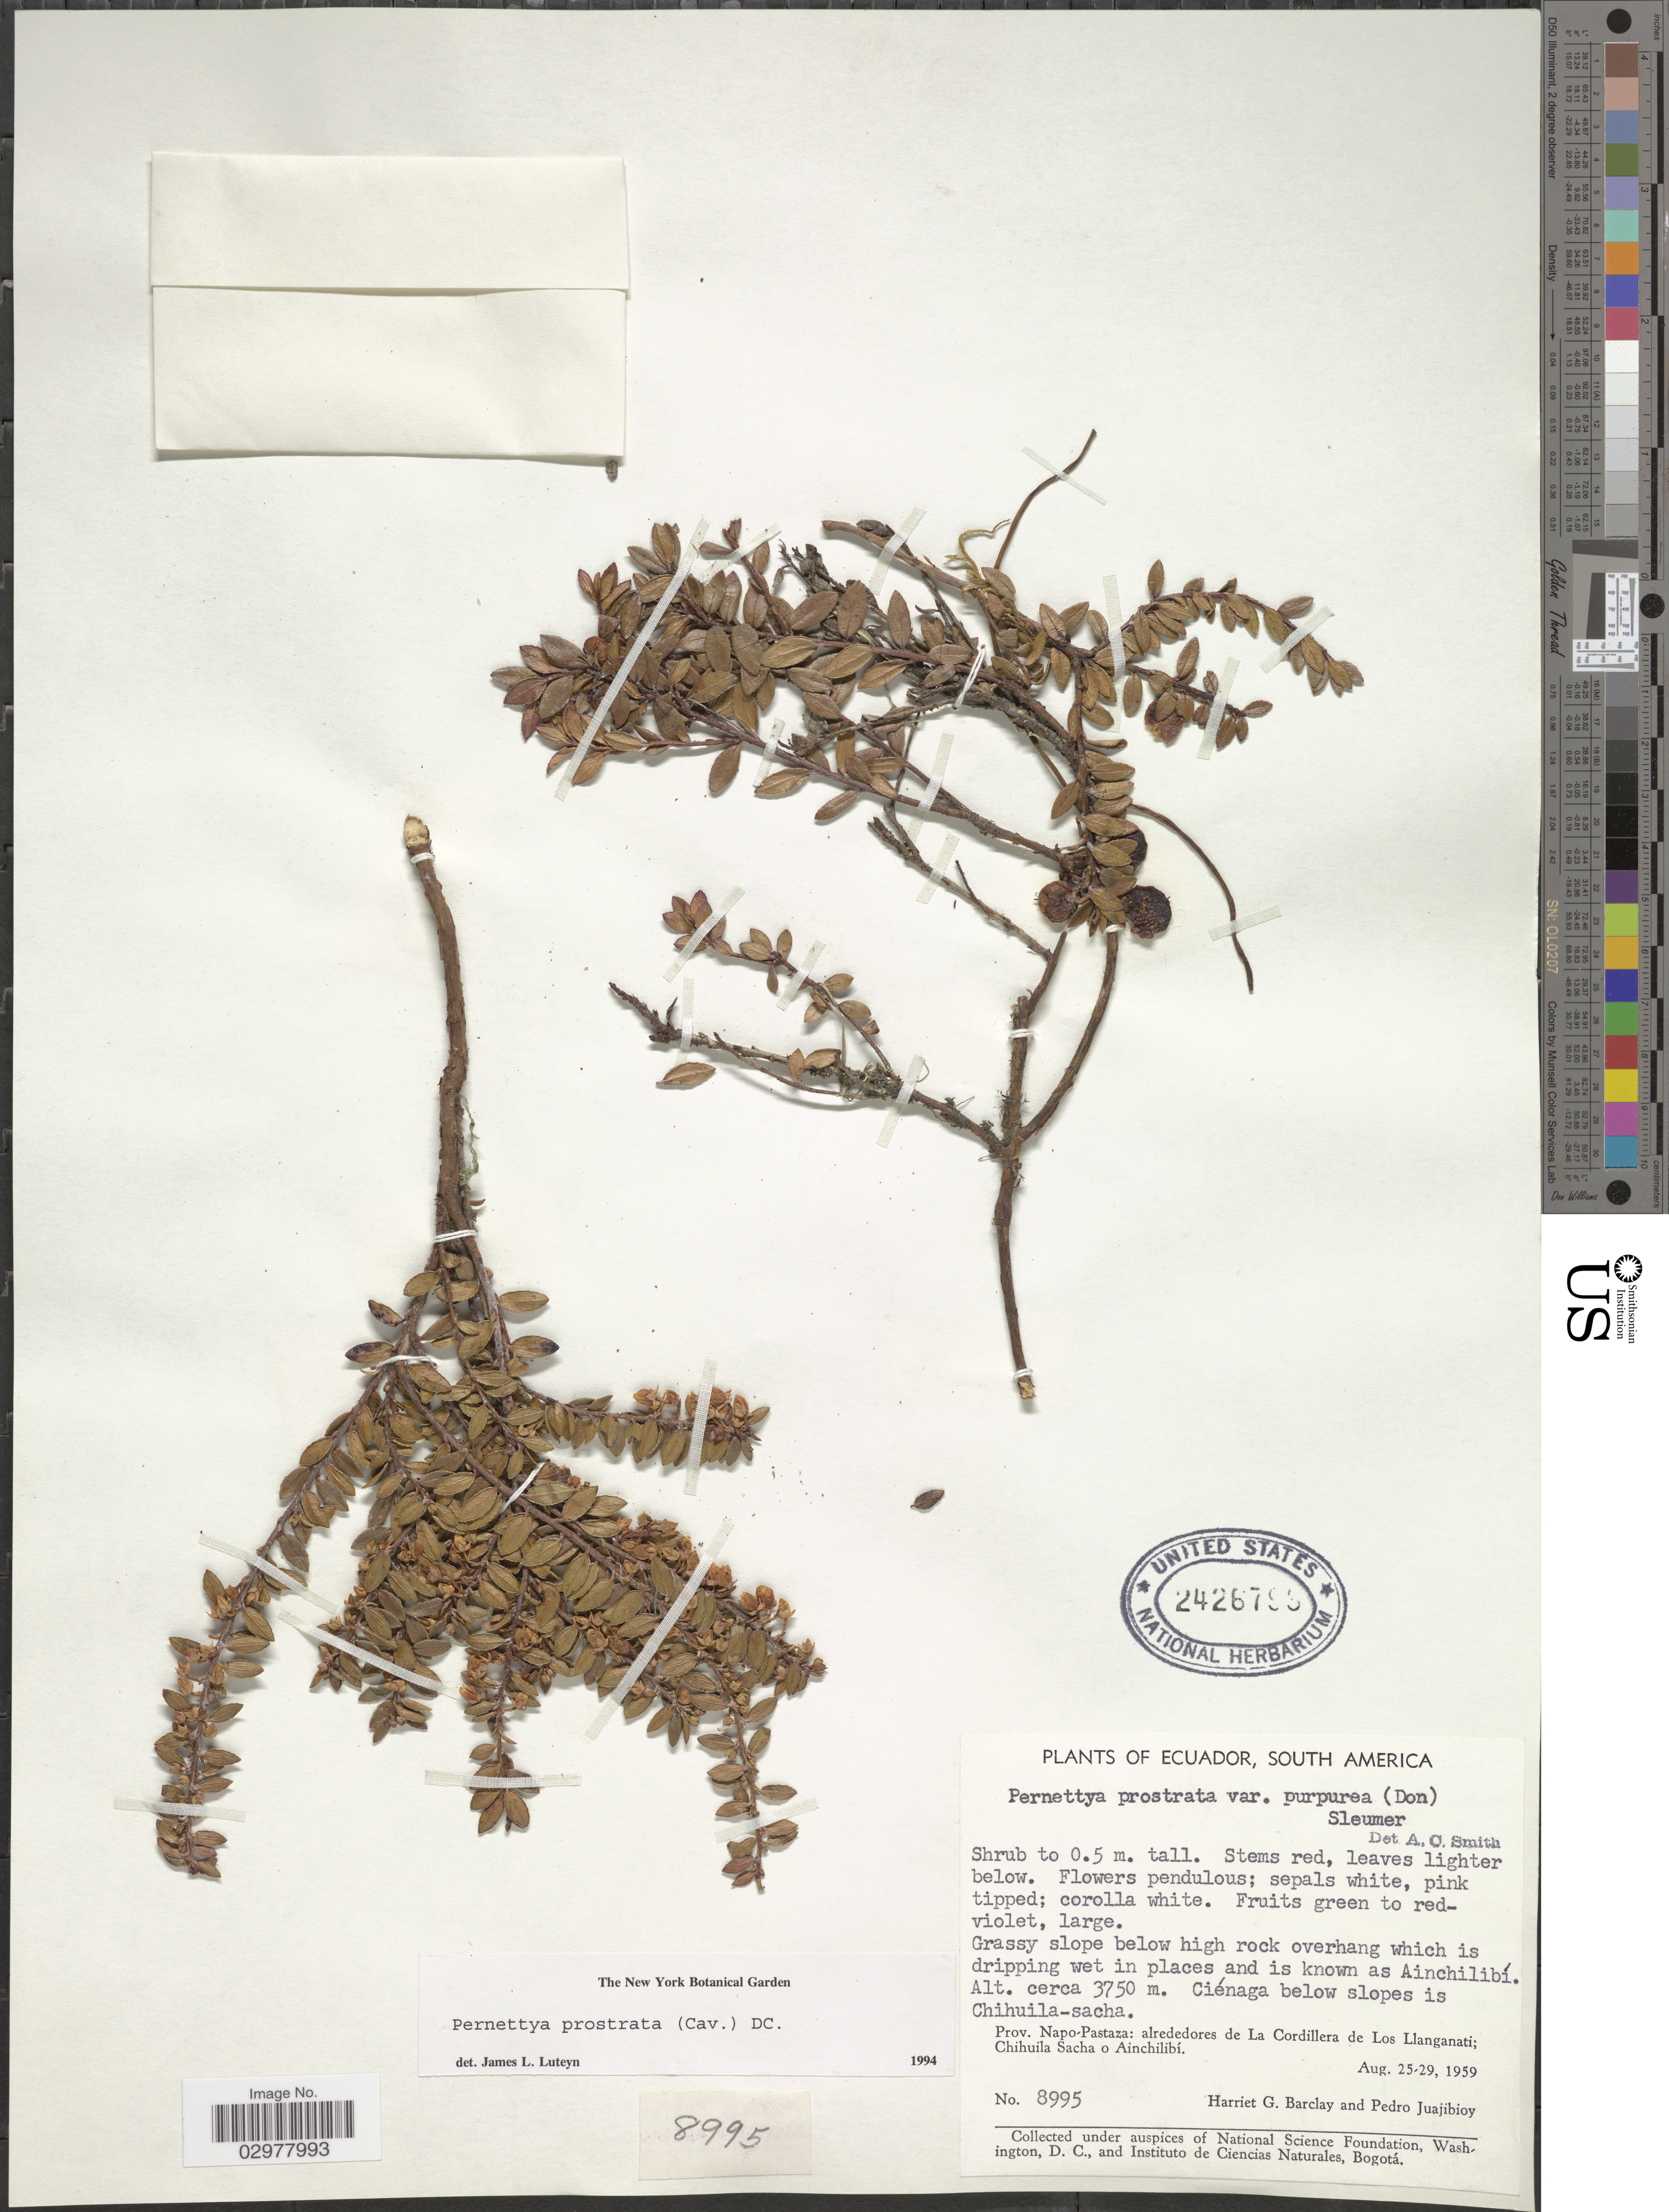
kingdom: Plantae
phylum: Tracheophyta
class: Magnoliopsida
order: Ericales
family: Ericaceae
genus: Pernettya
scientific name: Pernettya prostrata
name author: (Cav.) DC.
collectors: H. G. Barclay & P. Juajibioy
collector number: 8995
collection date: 1959-08-25/1959-08-29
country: Ecuador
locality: Ciénaga below slopes is Chihuila-sacha. Prov. Napo-Pastaza: alrededores de La Cordillera de Los Llanganati; Chihuila Sacha o Ainchilibí.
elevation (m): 3750